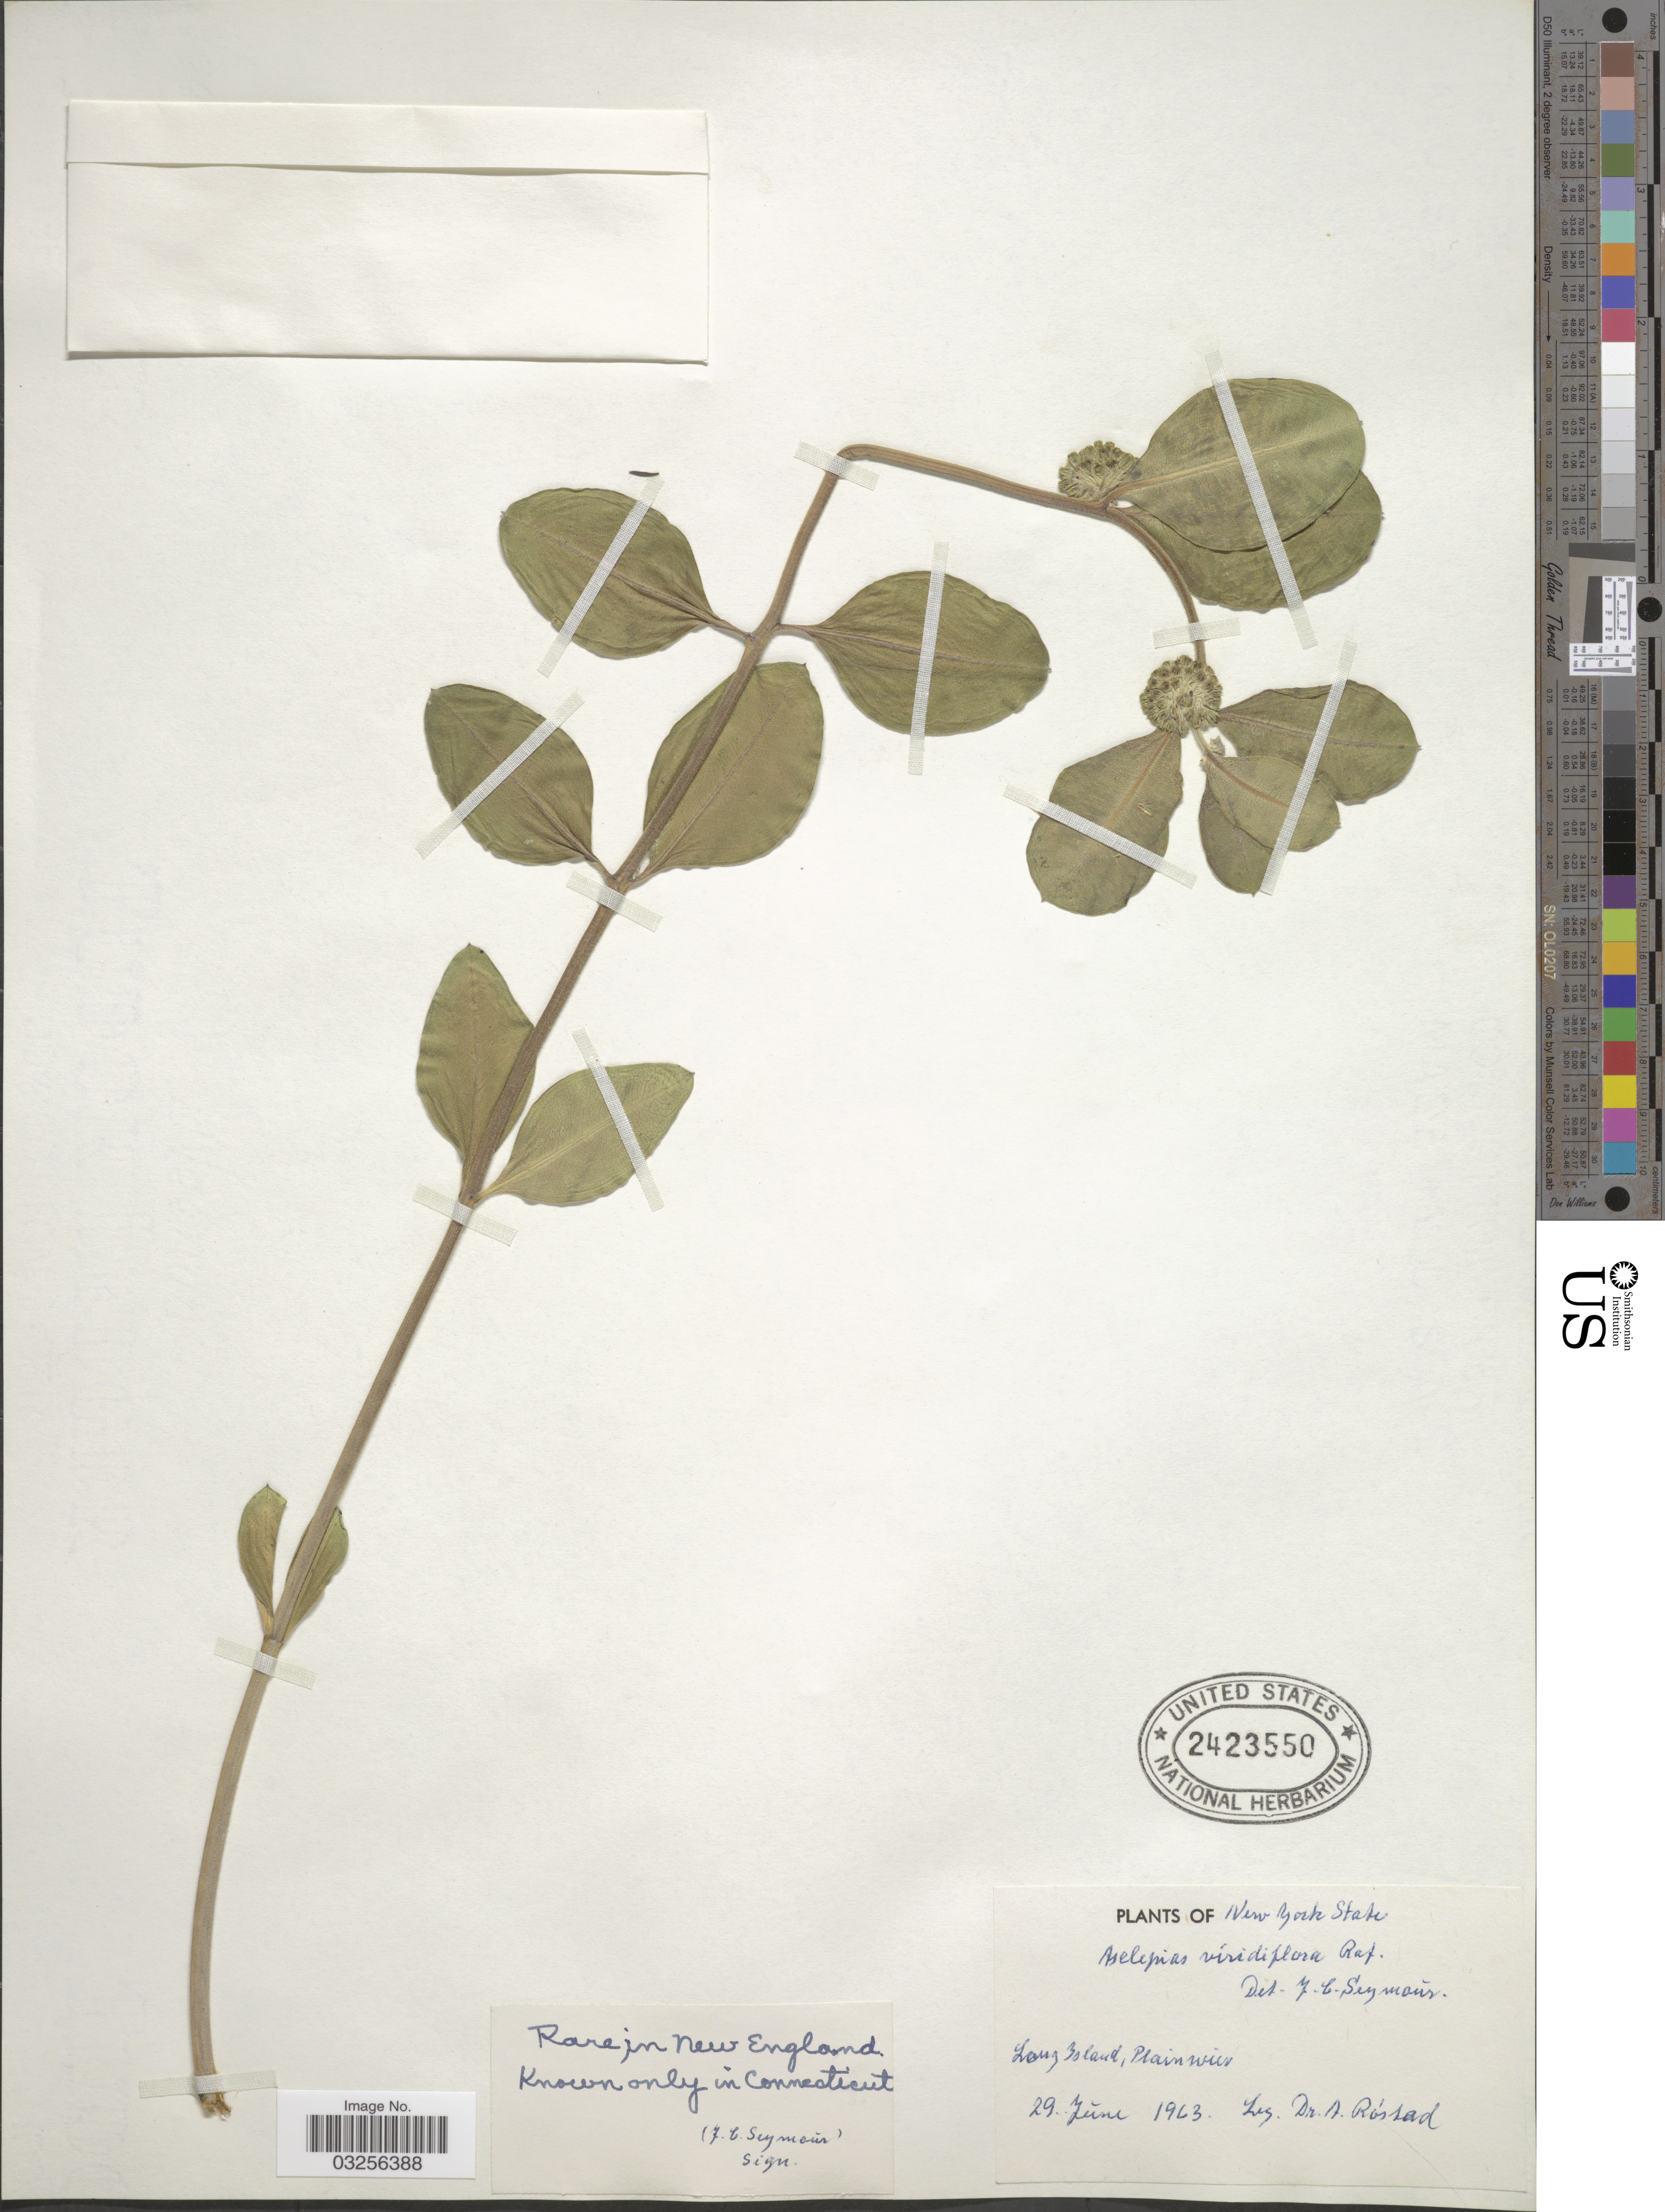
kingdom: Plantae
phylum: Tracheophyta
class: Magnoliopsida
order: Gentianales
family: Apocynaceae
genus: Asclepias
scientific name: Asclepias viridiflora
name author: Raf.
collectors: A. Róstad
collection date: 1963-06-29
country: United States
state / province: New York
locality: New York State. Long Island, Plain river.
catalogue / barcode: US 2423550